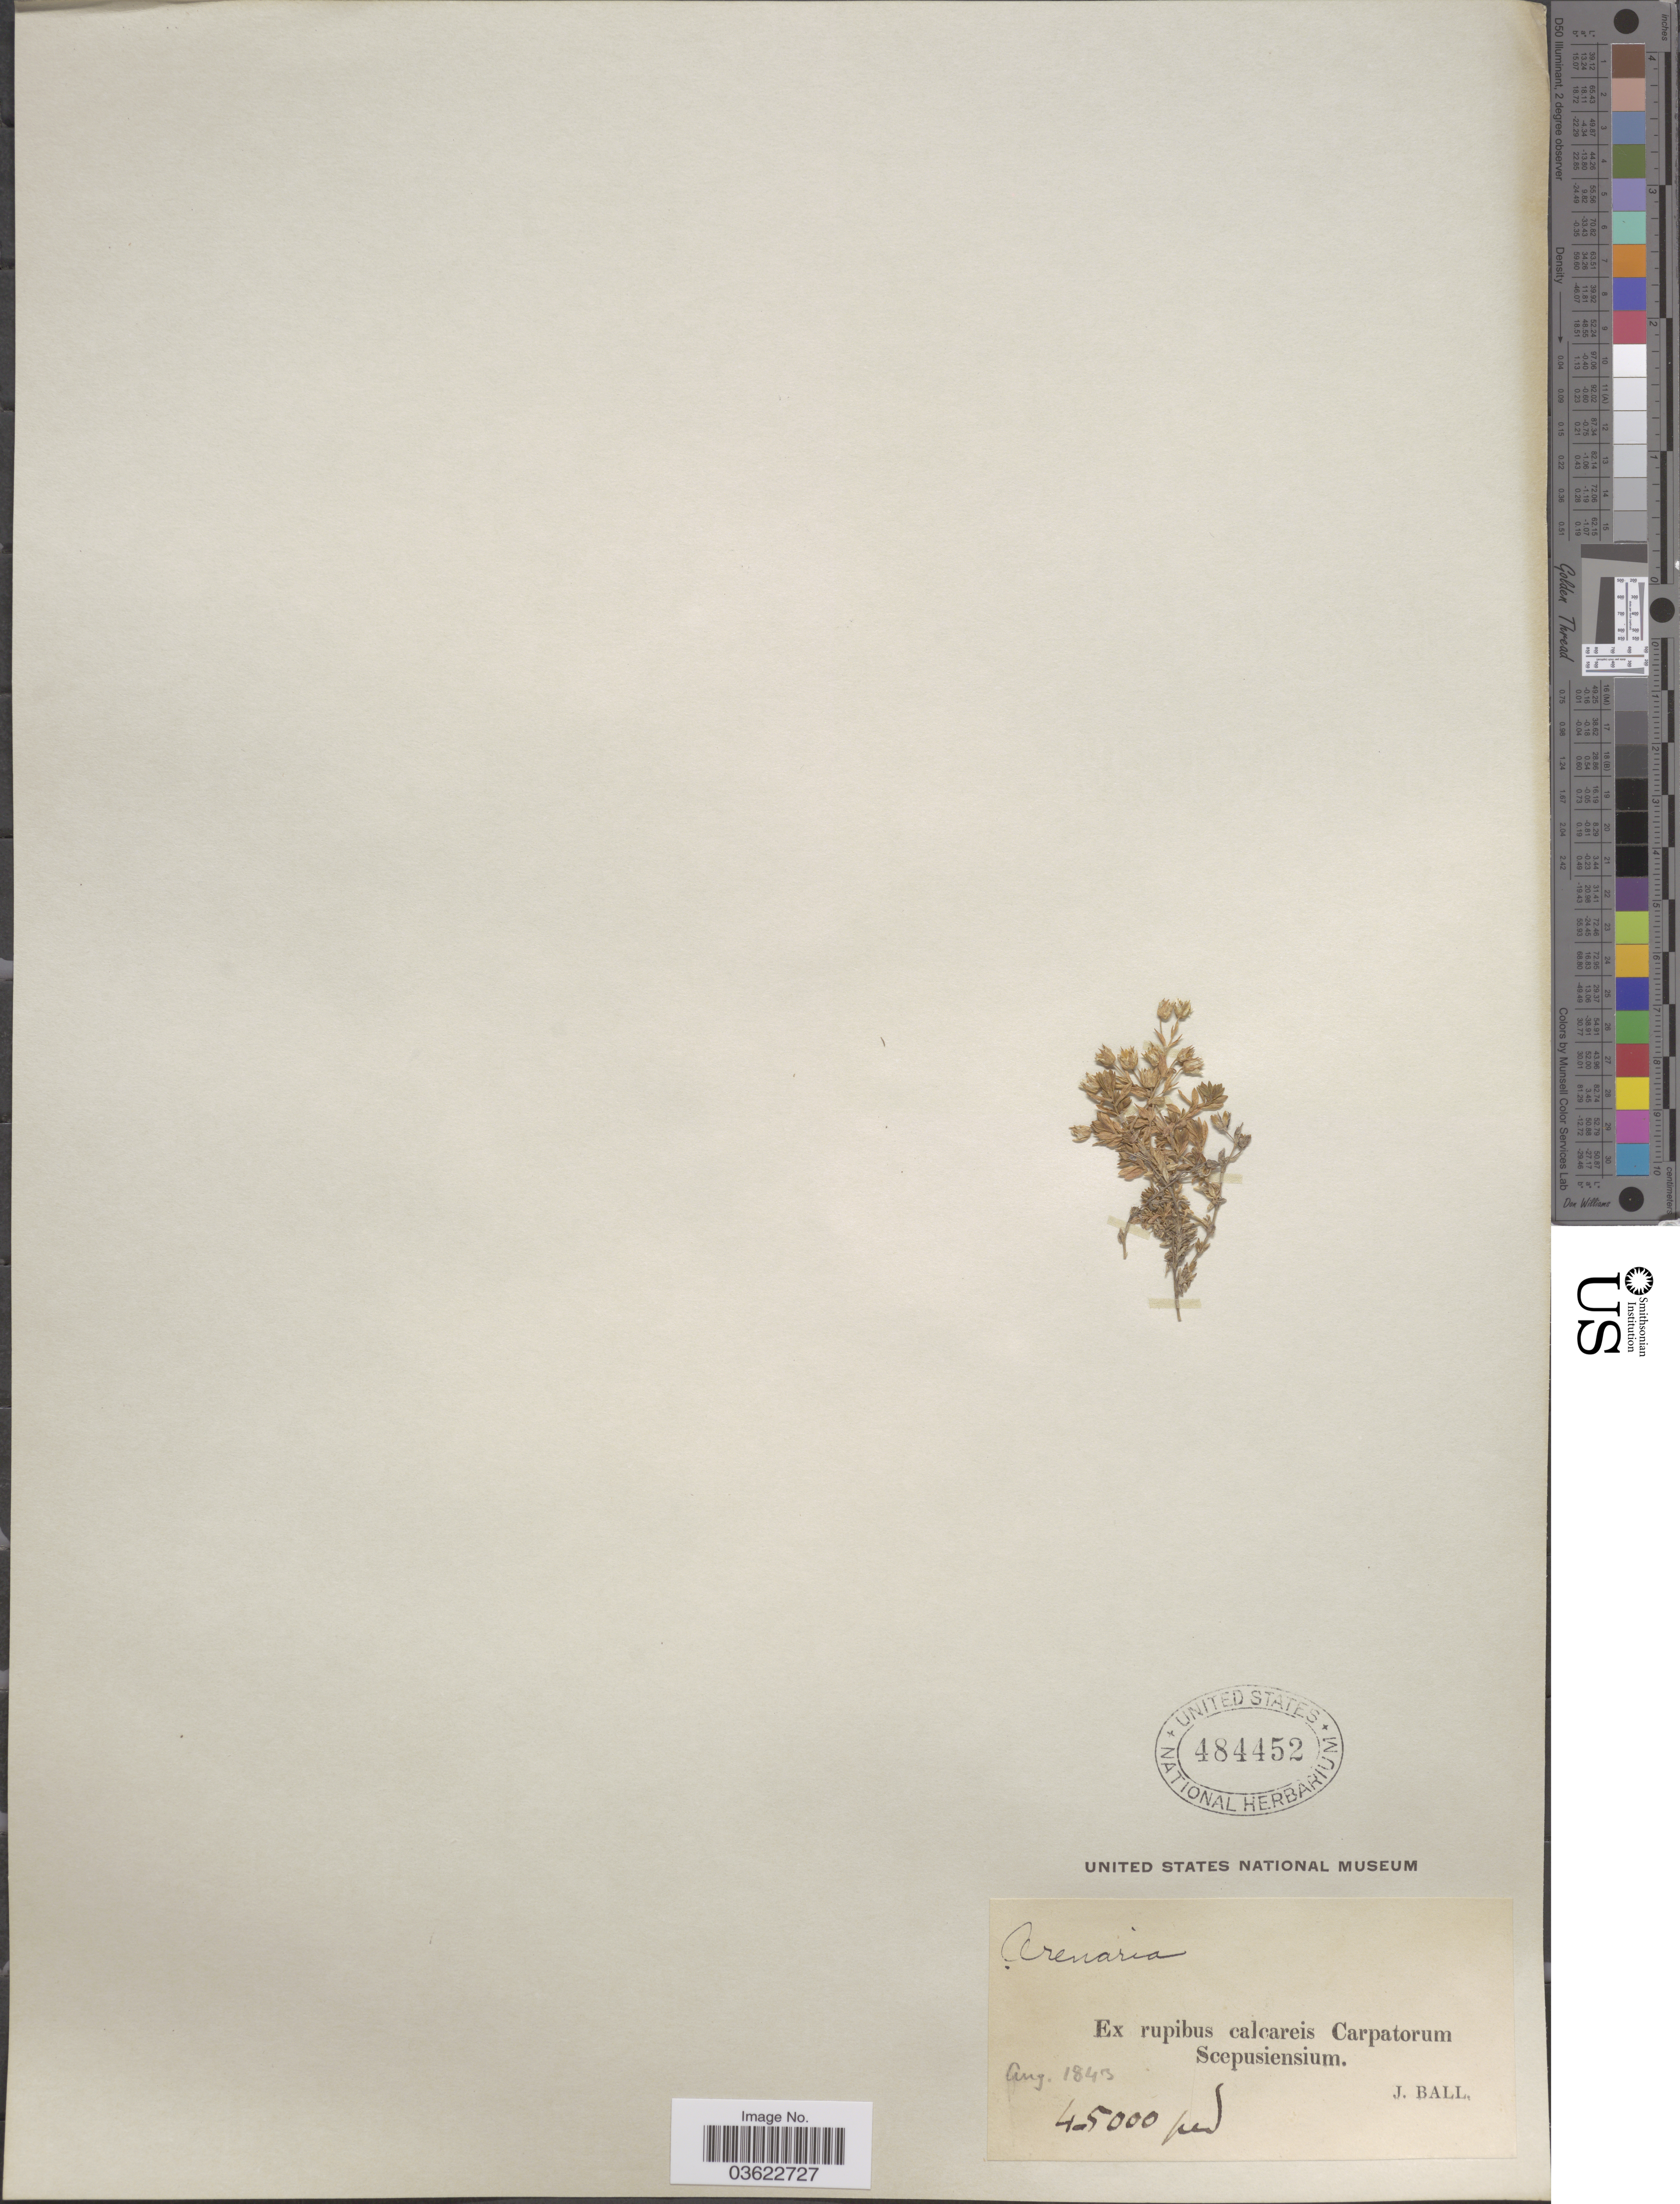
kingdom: Plantae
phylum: Tracheophyta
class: Magnoliopsida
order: Caryophyllales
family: Caryophyllaceae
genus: Arenaria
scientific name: Arenaria sp.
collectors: J. Ball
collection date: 1843-08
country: Slovakia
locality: Ex rupibus calcareis Carpatorum Scepusiensium.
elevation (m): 1219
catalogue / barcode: US 484452